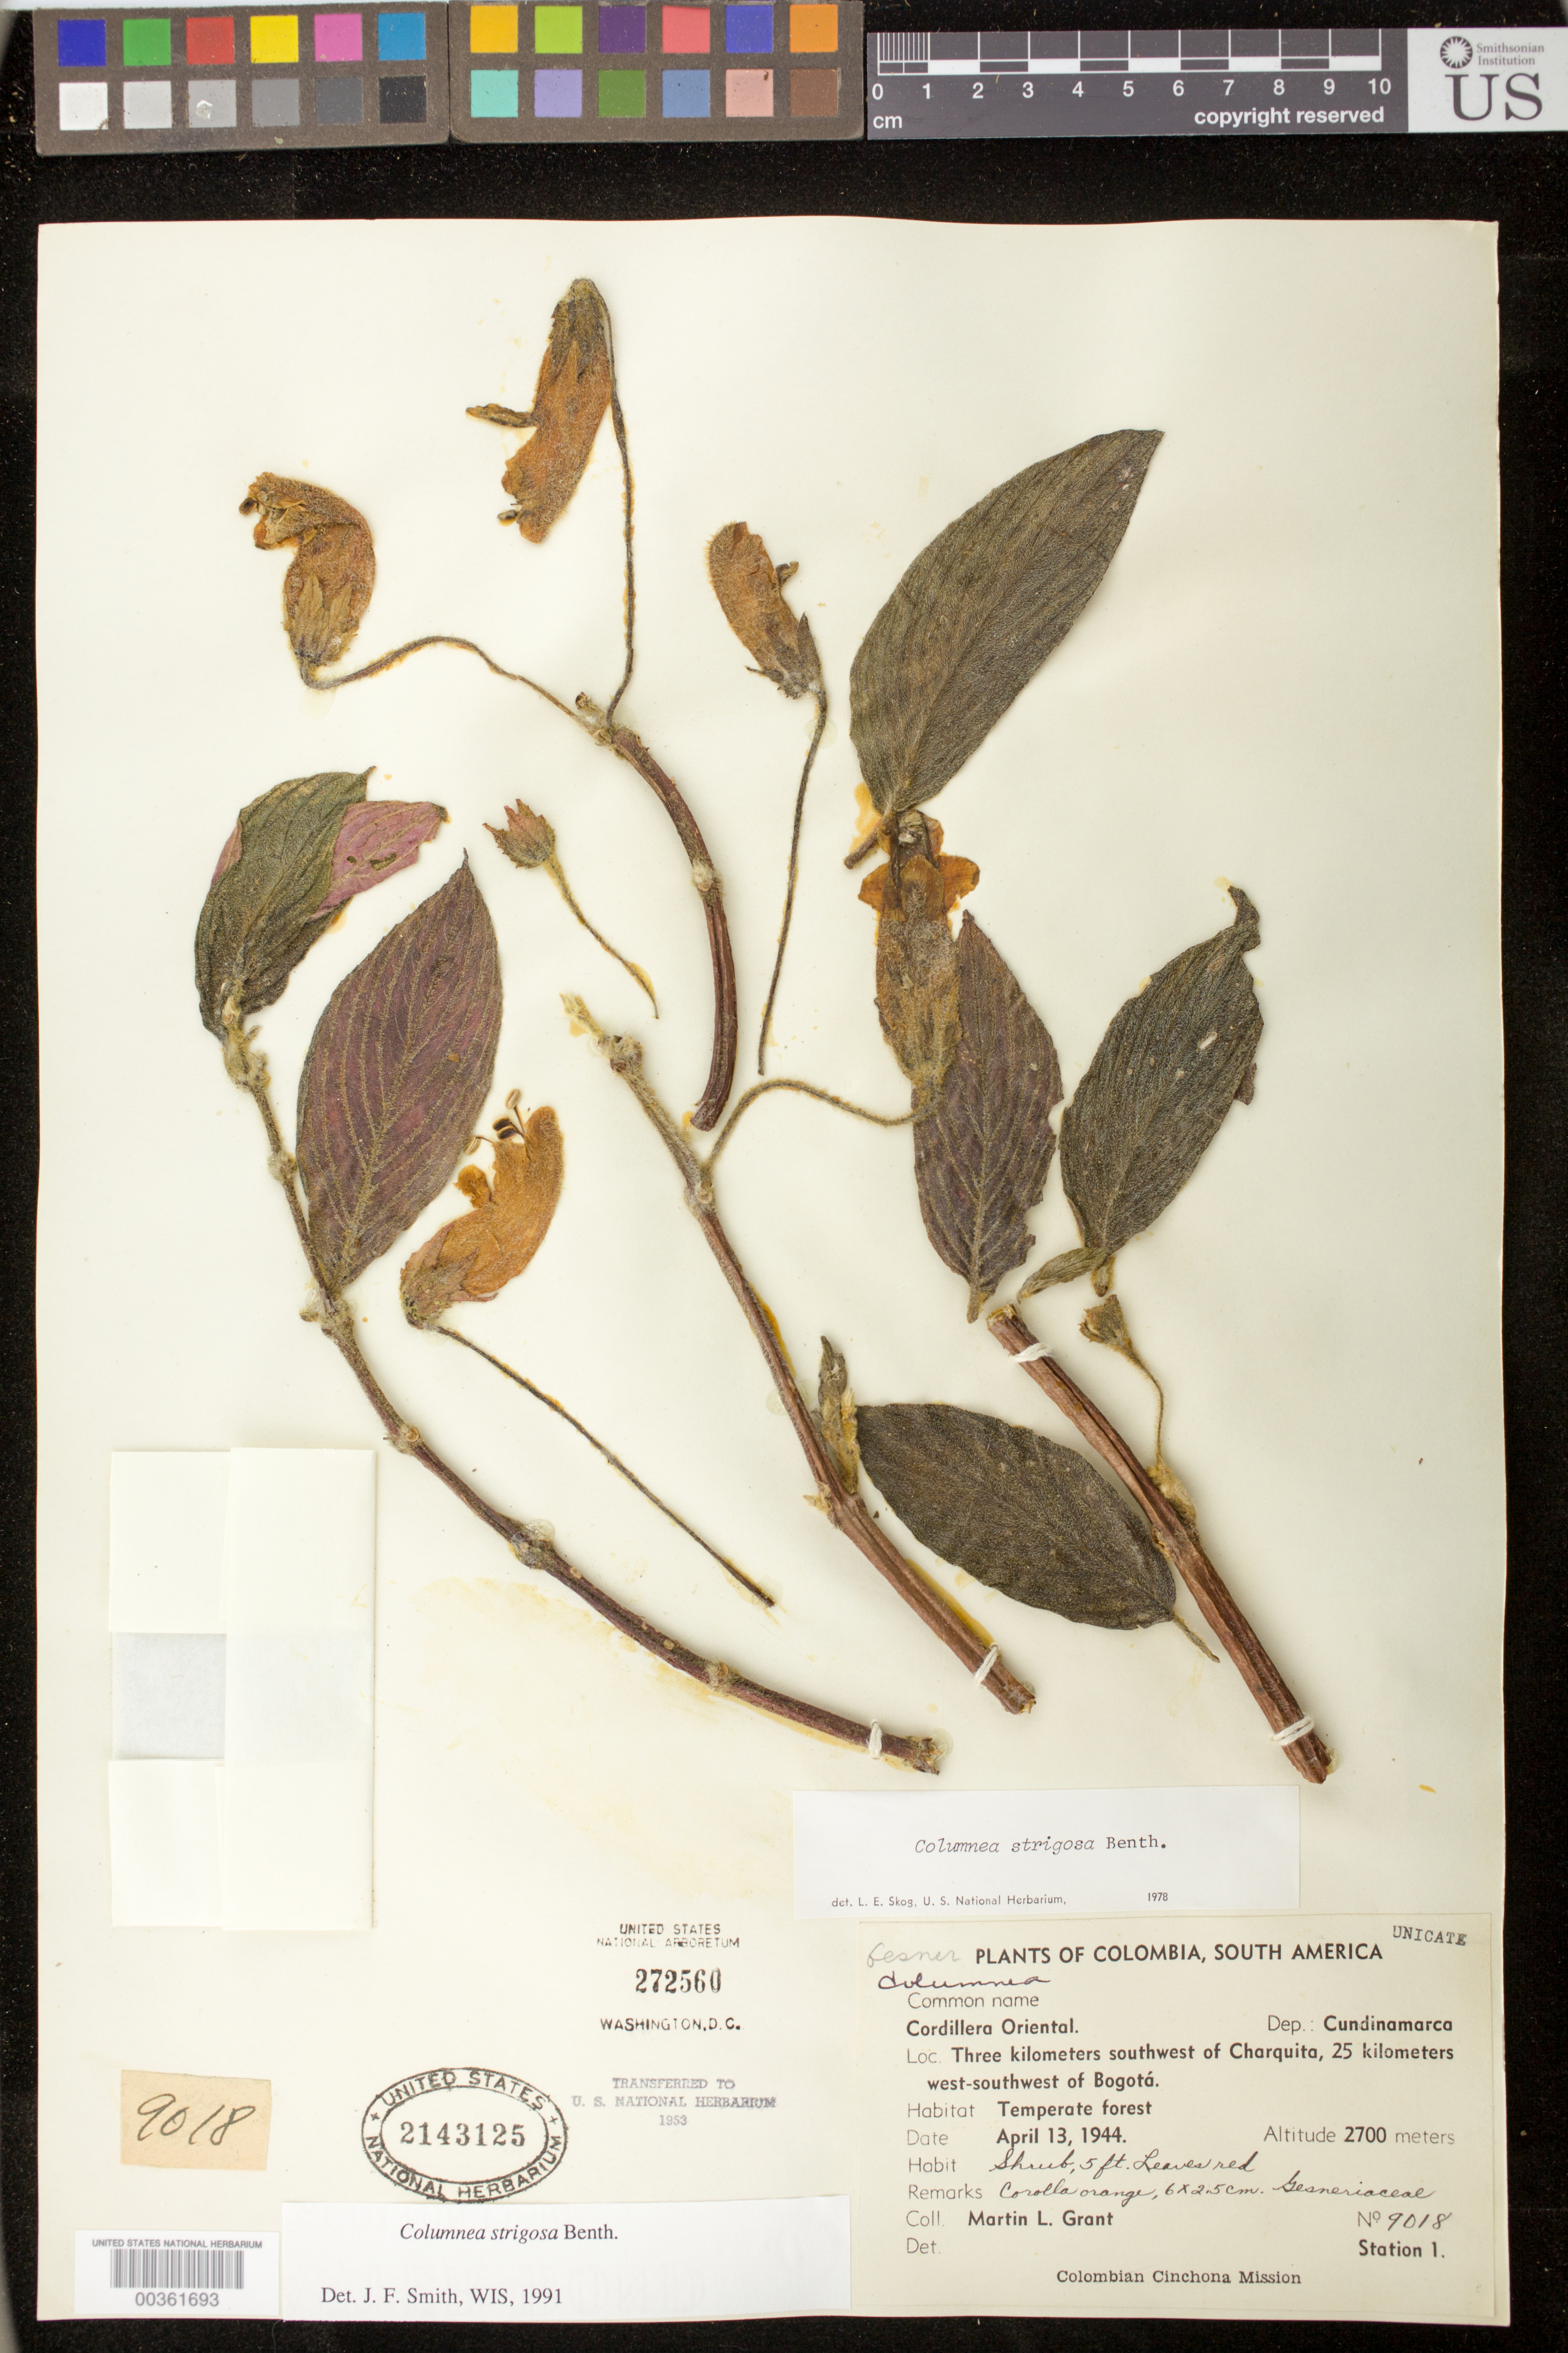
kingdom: Plantae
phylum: Tracheophyta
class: Magnoliopsida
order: Lamiales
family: Gesneriaceae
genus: Columnea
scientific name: Columnea strigosa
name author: Benth.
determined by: Skog, Laurence E.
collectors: M. L. Grant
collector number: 9018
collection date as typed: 13 Apr 1944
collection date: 1944-04-13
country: Colombia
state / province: Cundinamarca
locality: Cordillera Oriental, 3 km SW of Charquita, 25 km W-SW of Bogota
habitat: Temperate forest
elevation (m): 2700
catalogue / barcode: US 2143125